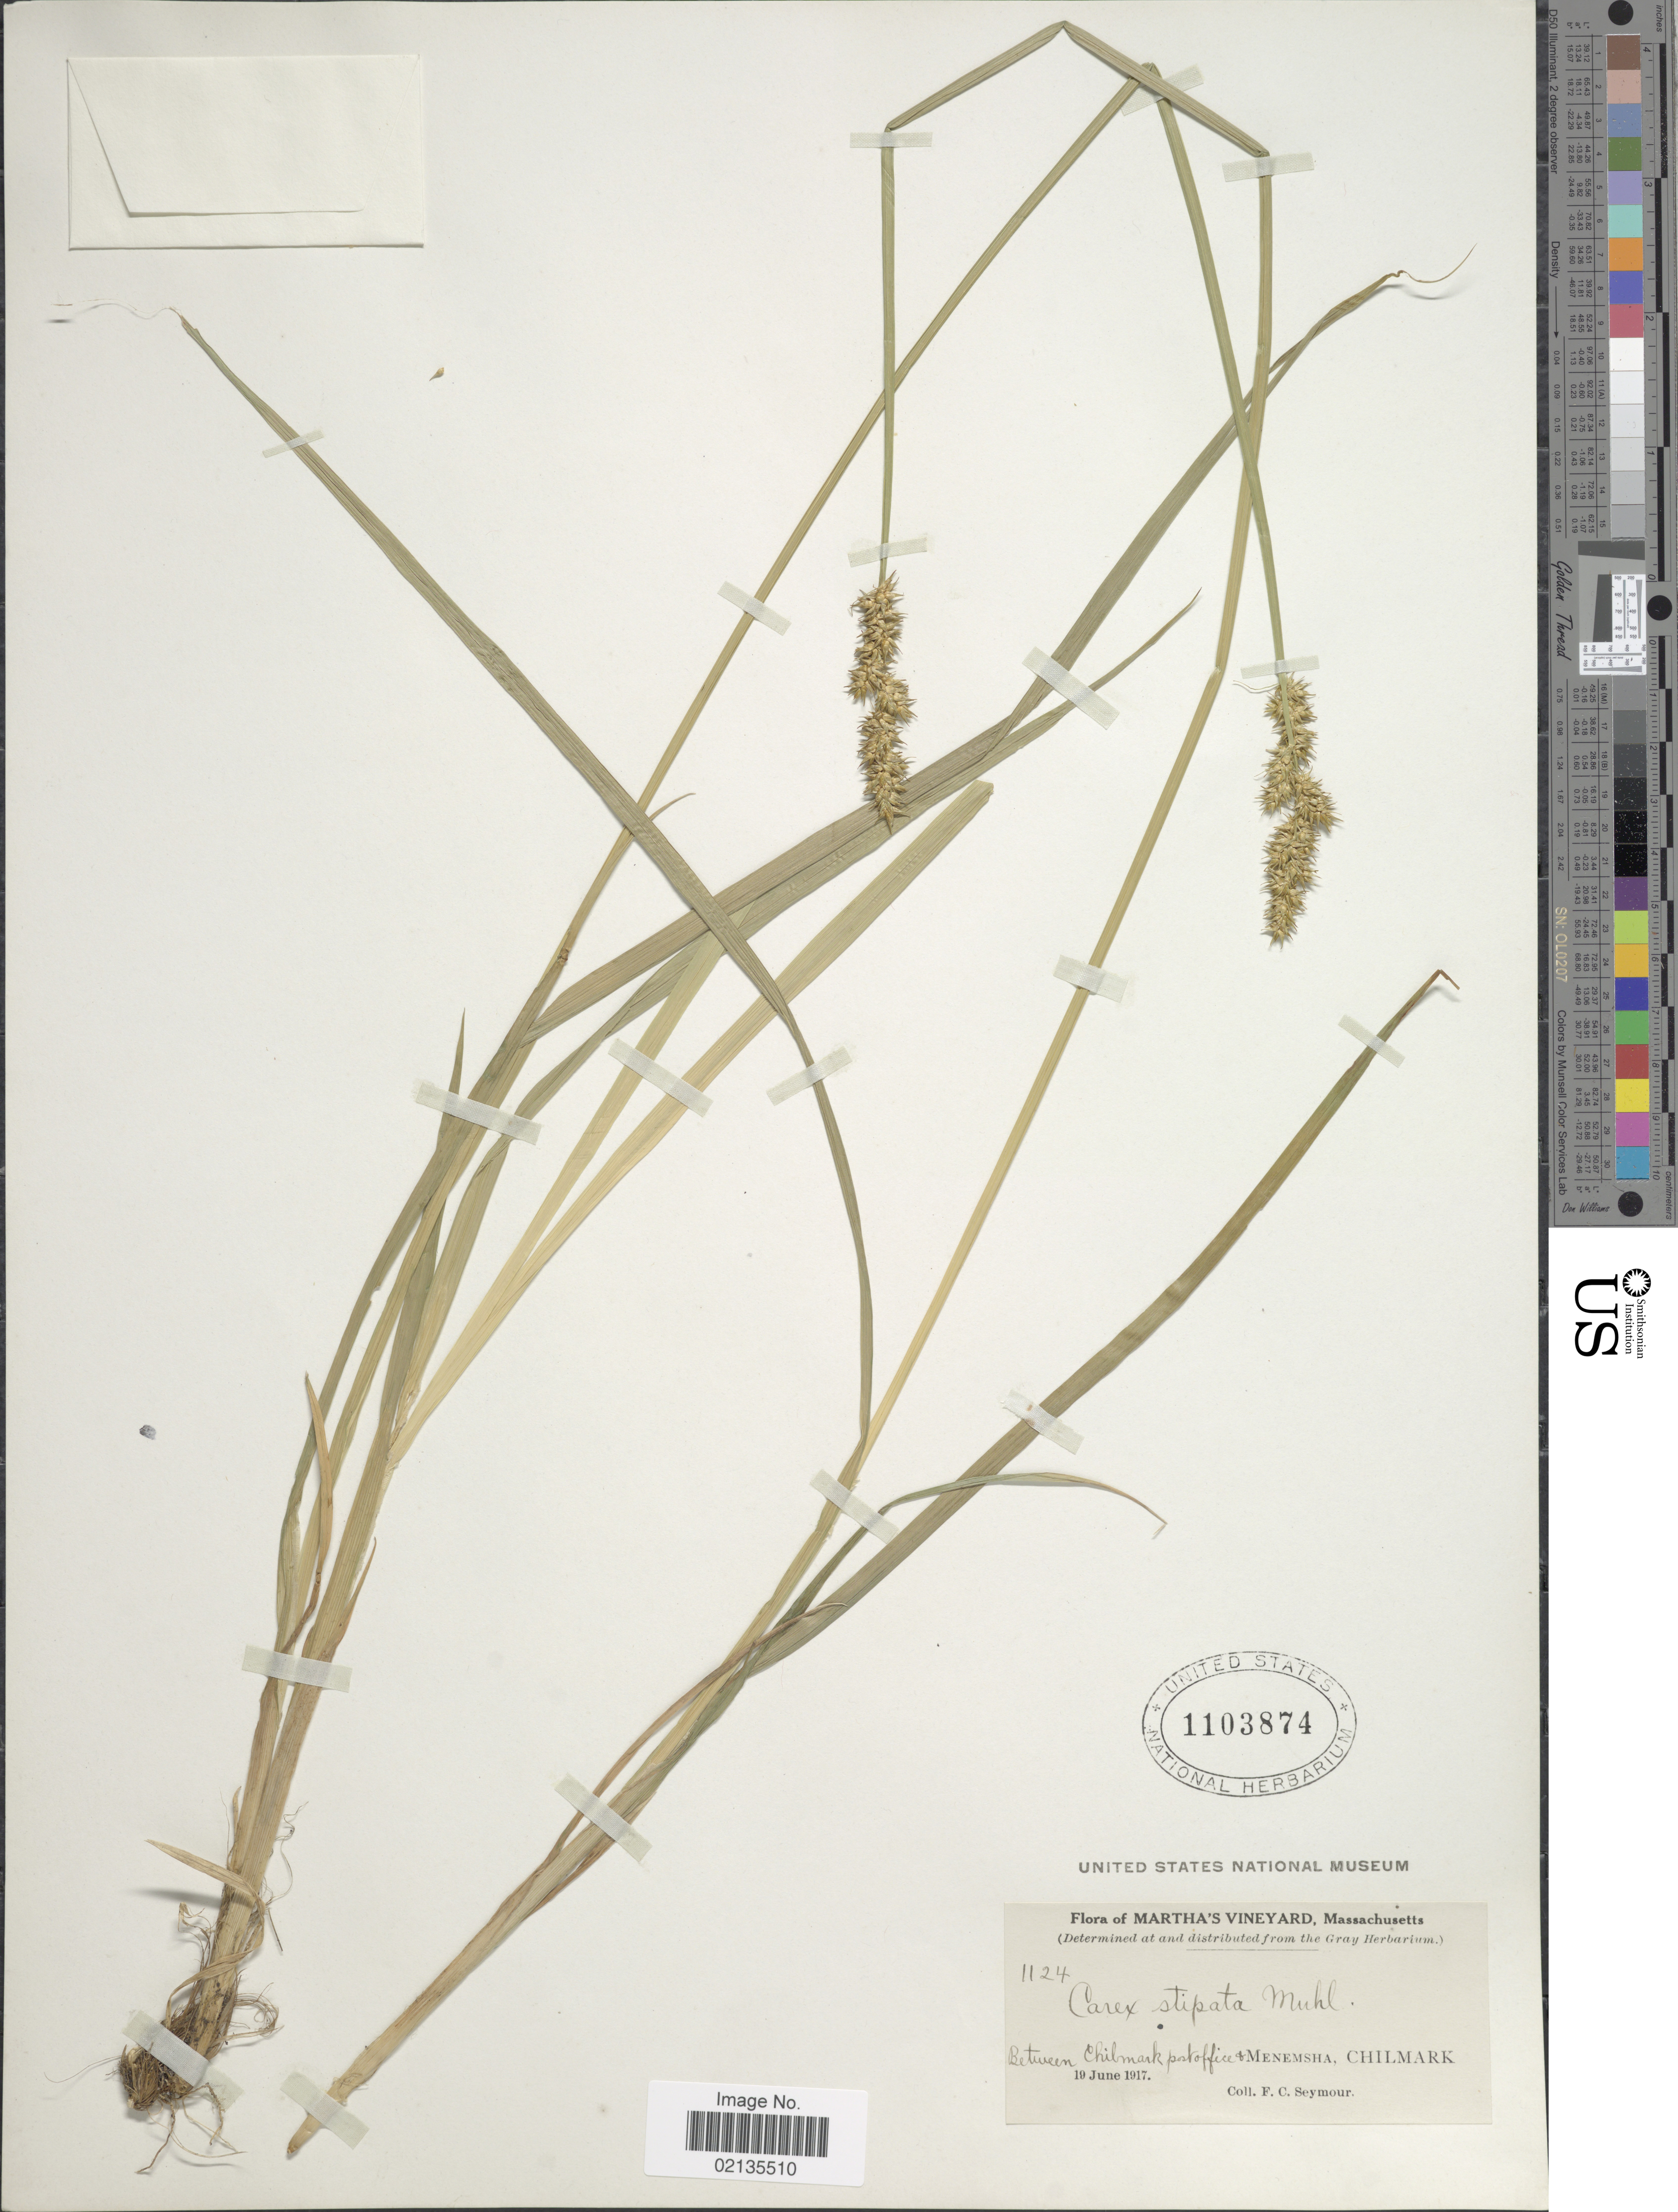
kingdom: Plantae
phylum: Tracheophyta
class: Liliopsida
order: Poales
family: Cyperaceae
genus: Carex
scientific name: Carex stipata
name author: Muhl. ex Willd.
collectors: F. C. Seymour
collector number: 1124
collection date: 1917-06-19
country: United States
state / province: Massachusetts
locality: Martha's Vineyard, between Chilmark post office + Menemsha, Chilmark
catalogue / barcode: US 1103874